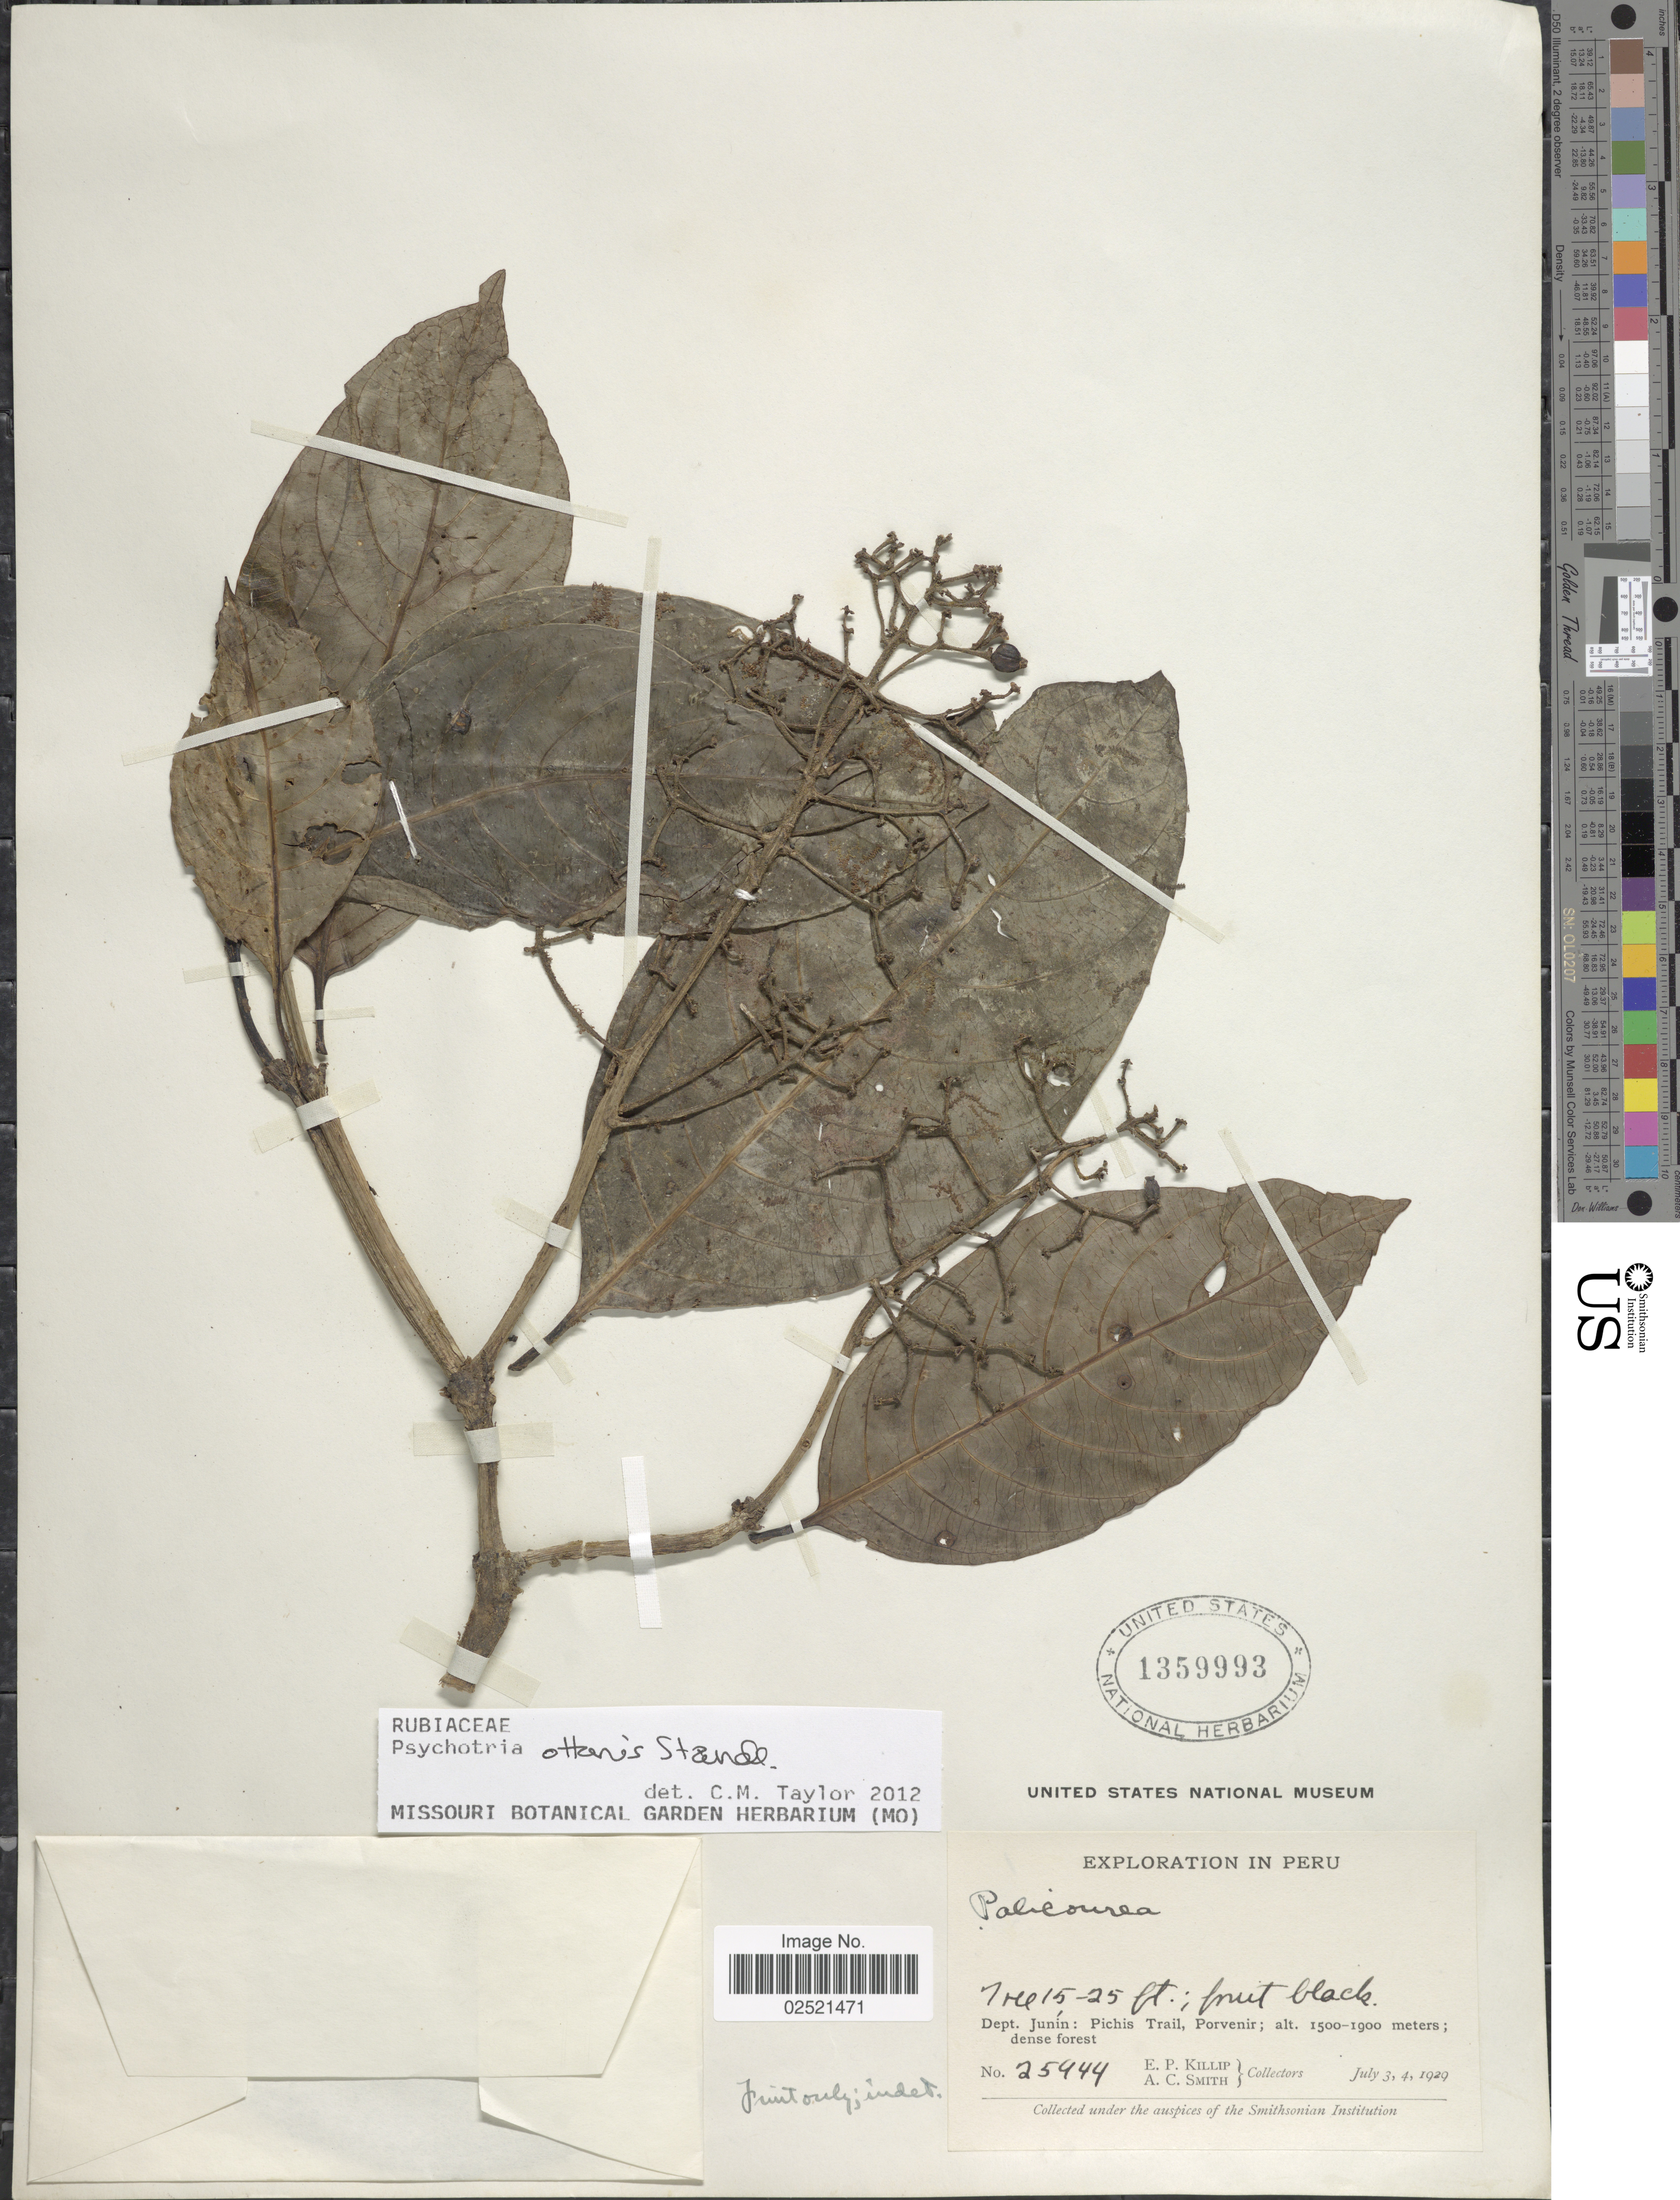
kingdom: Plantae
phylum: Tracheophyta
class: Magnoliopsida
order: Gentianales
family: Rubiaceae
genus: Psychotria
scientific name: Psychotria ottonis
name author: Standl.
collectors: E. P. Killip & A. C. Smith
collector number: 25944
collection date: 1929-07-03/1929-07-04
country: Peru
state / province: Junín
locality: Pichis Trail, Porvenir.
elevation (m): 1500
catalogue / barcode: US 1359993